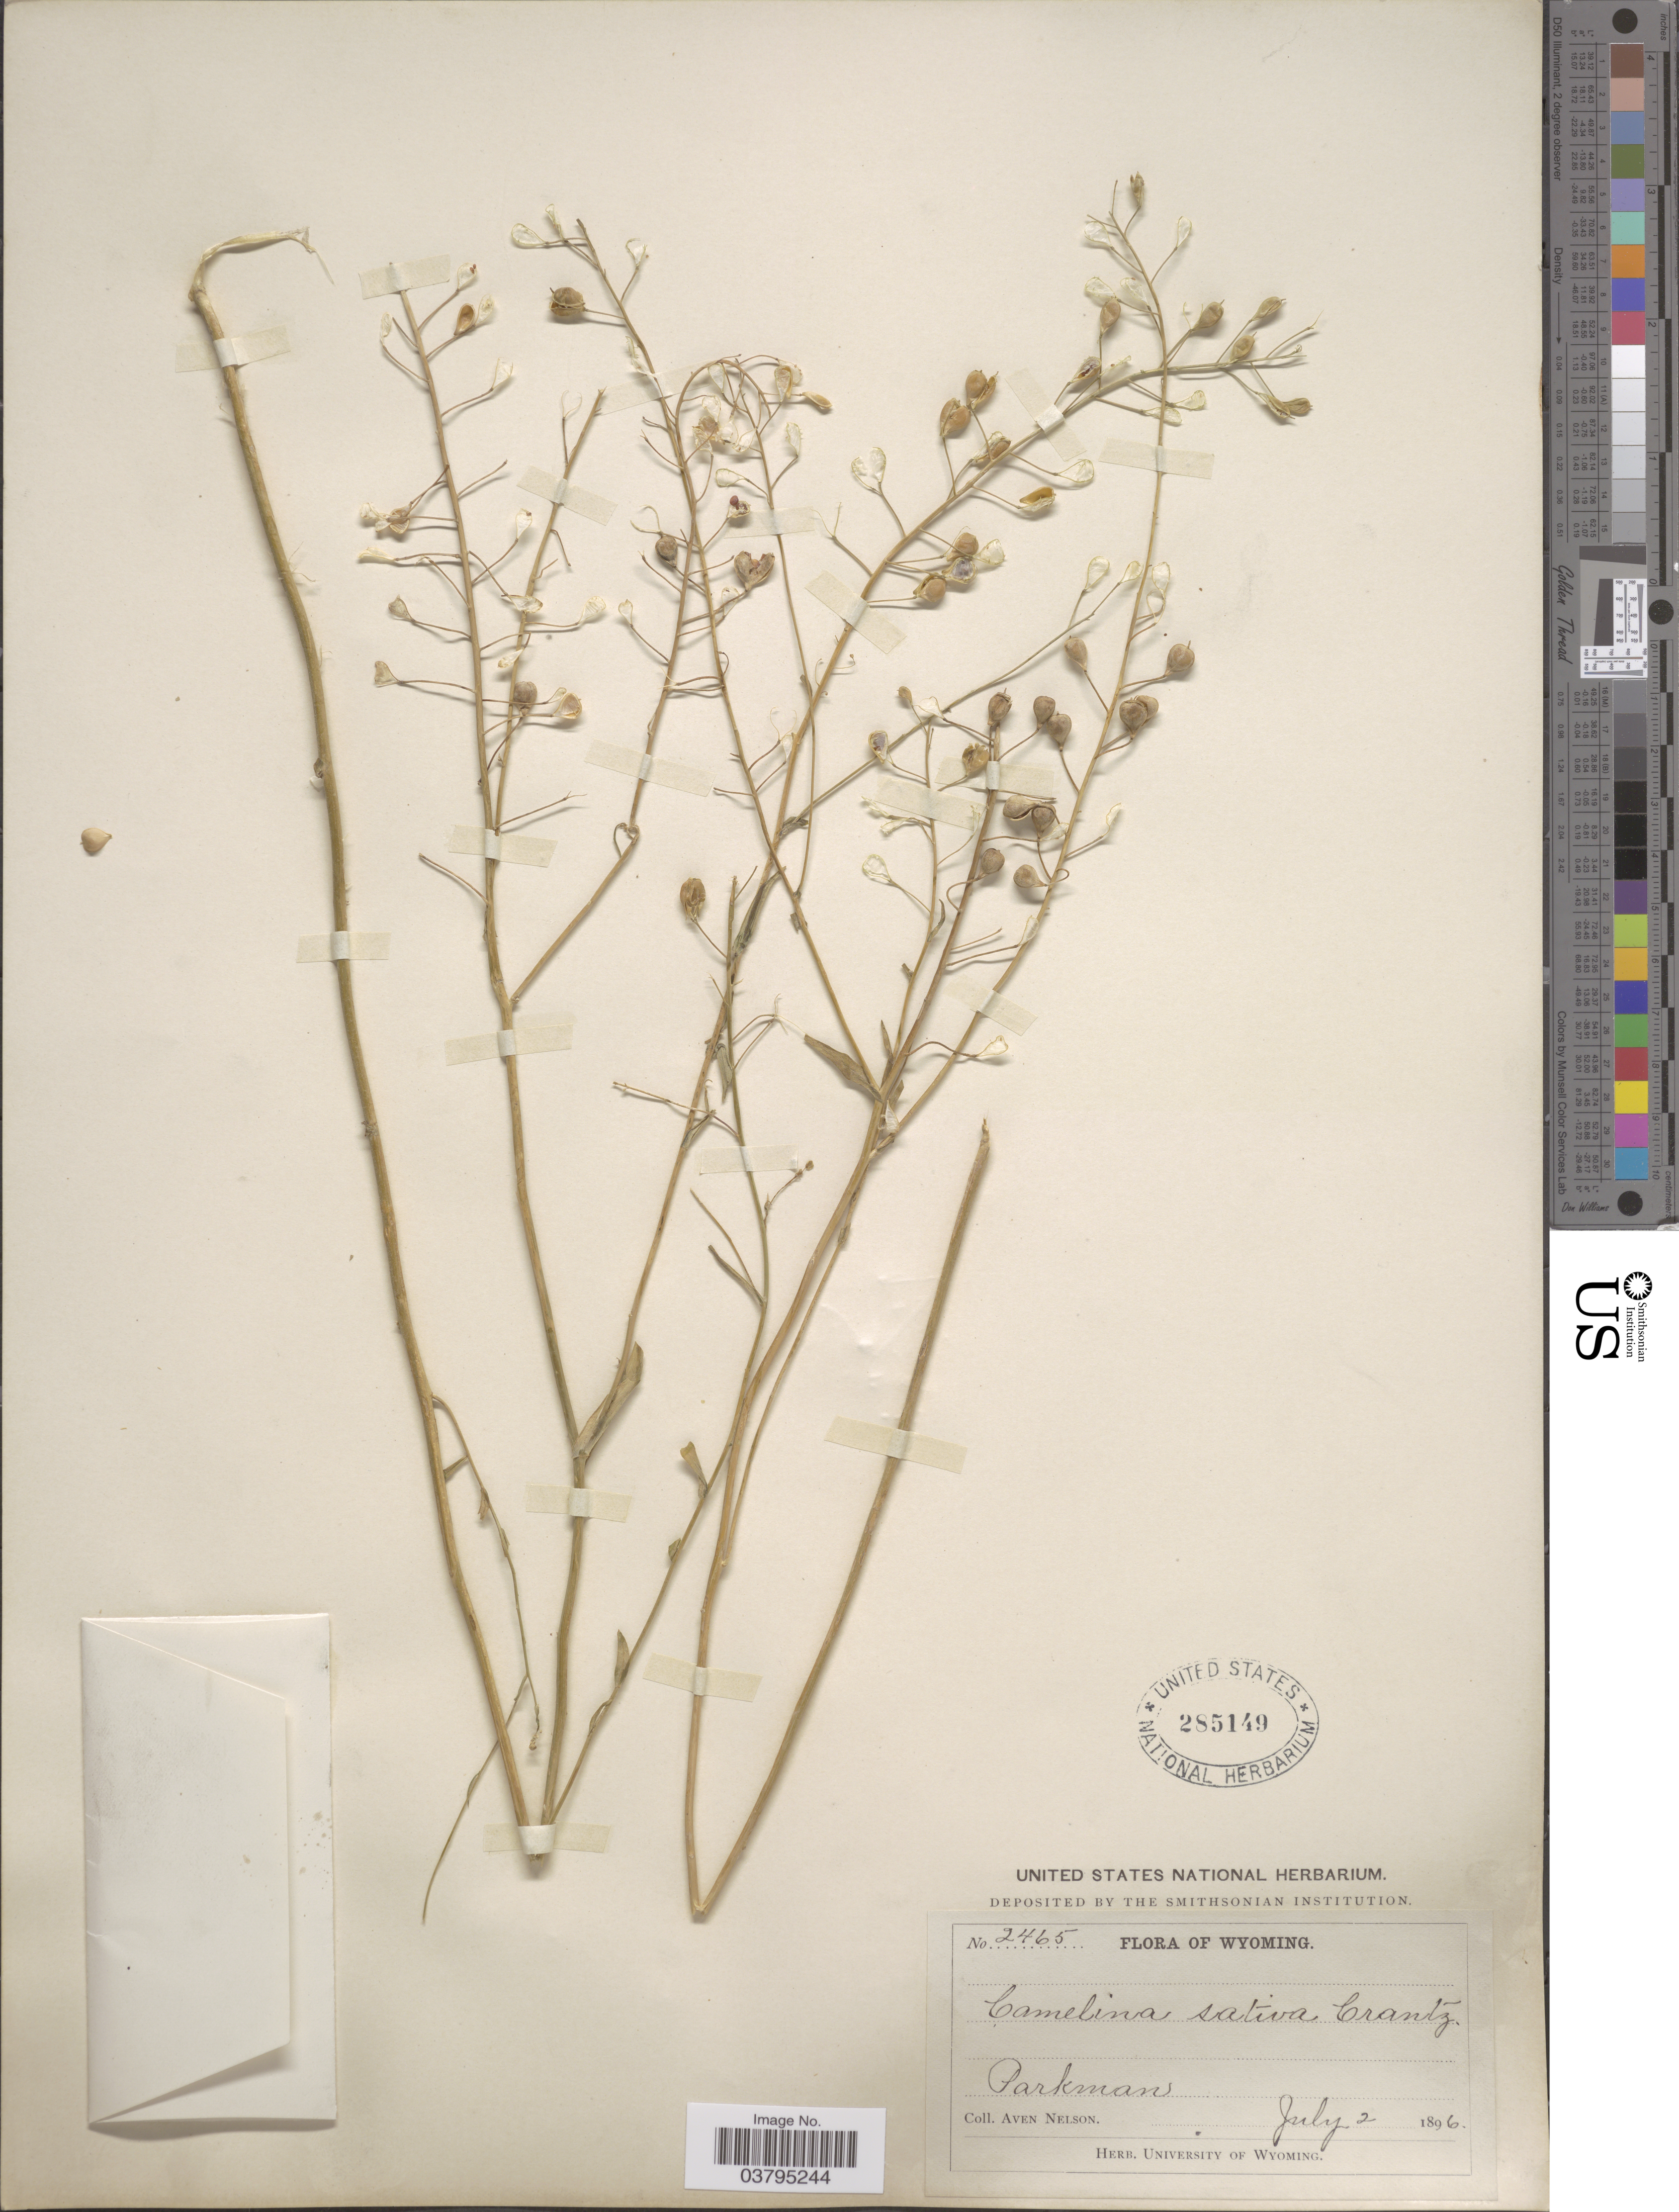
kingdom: Plantae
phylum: Tracheophyta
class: Magnoliopsida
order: Brassicales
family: Brassicaceae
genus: Camelina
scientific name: Camelina sativa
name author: (L.) Crantz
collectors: A. Nelson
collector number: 2465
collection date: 1896-07-02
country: United States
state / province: Wyoming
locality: Parkman.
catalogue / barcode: US 285149